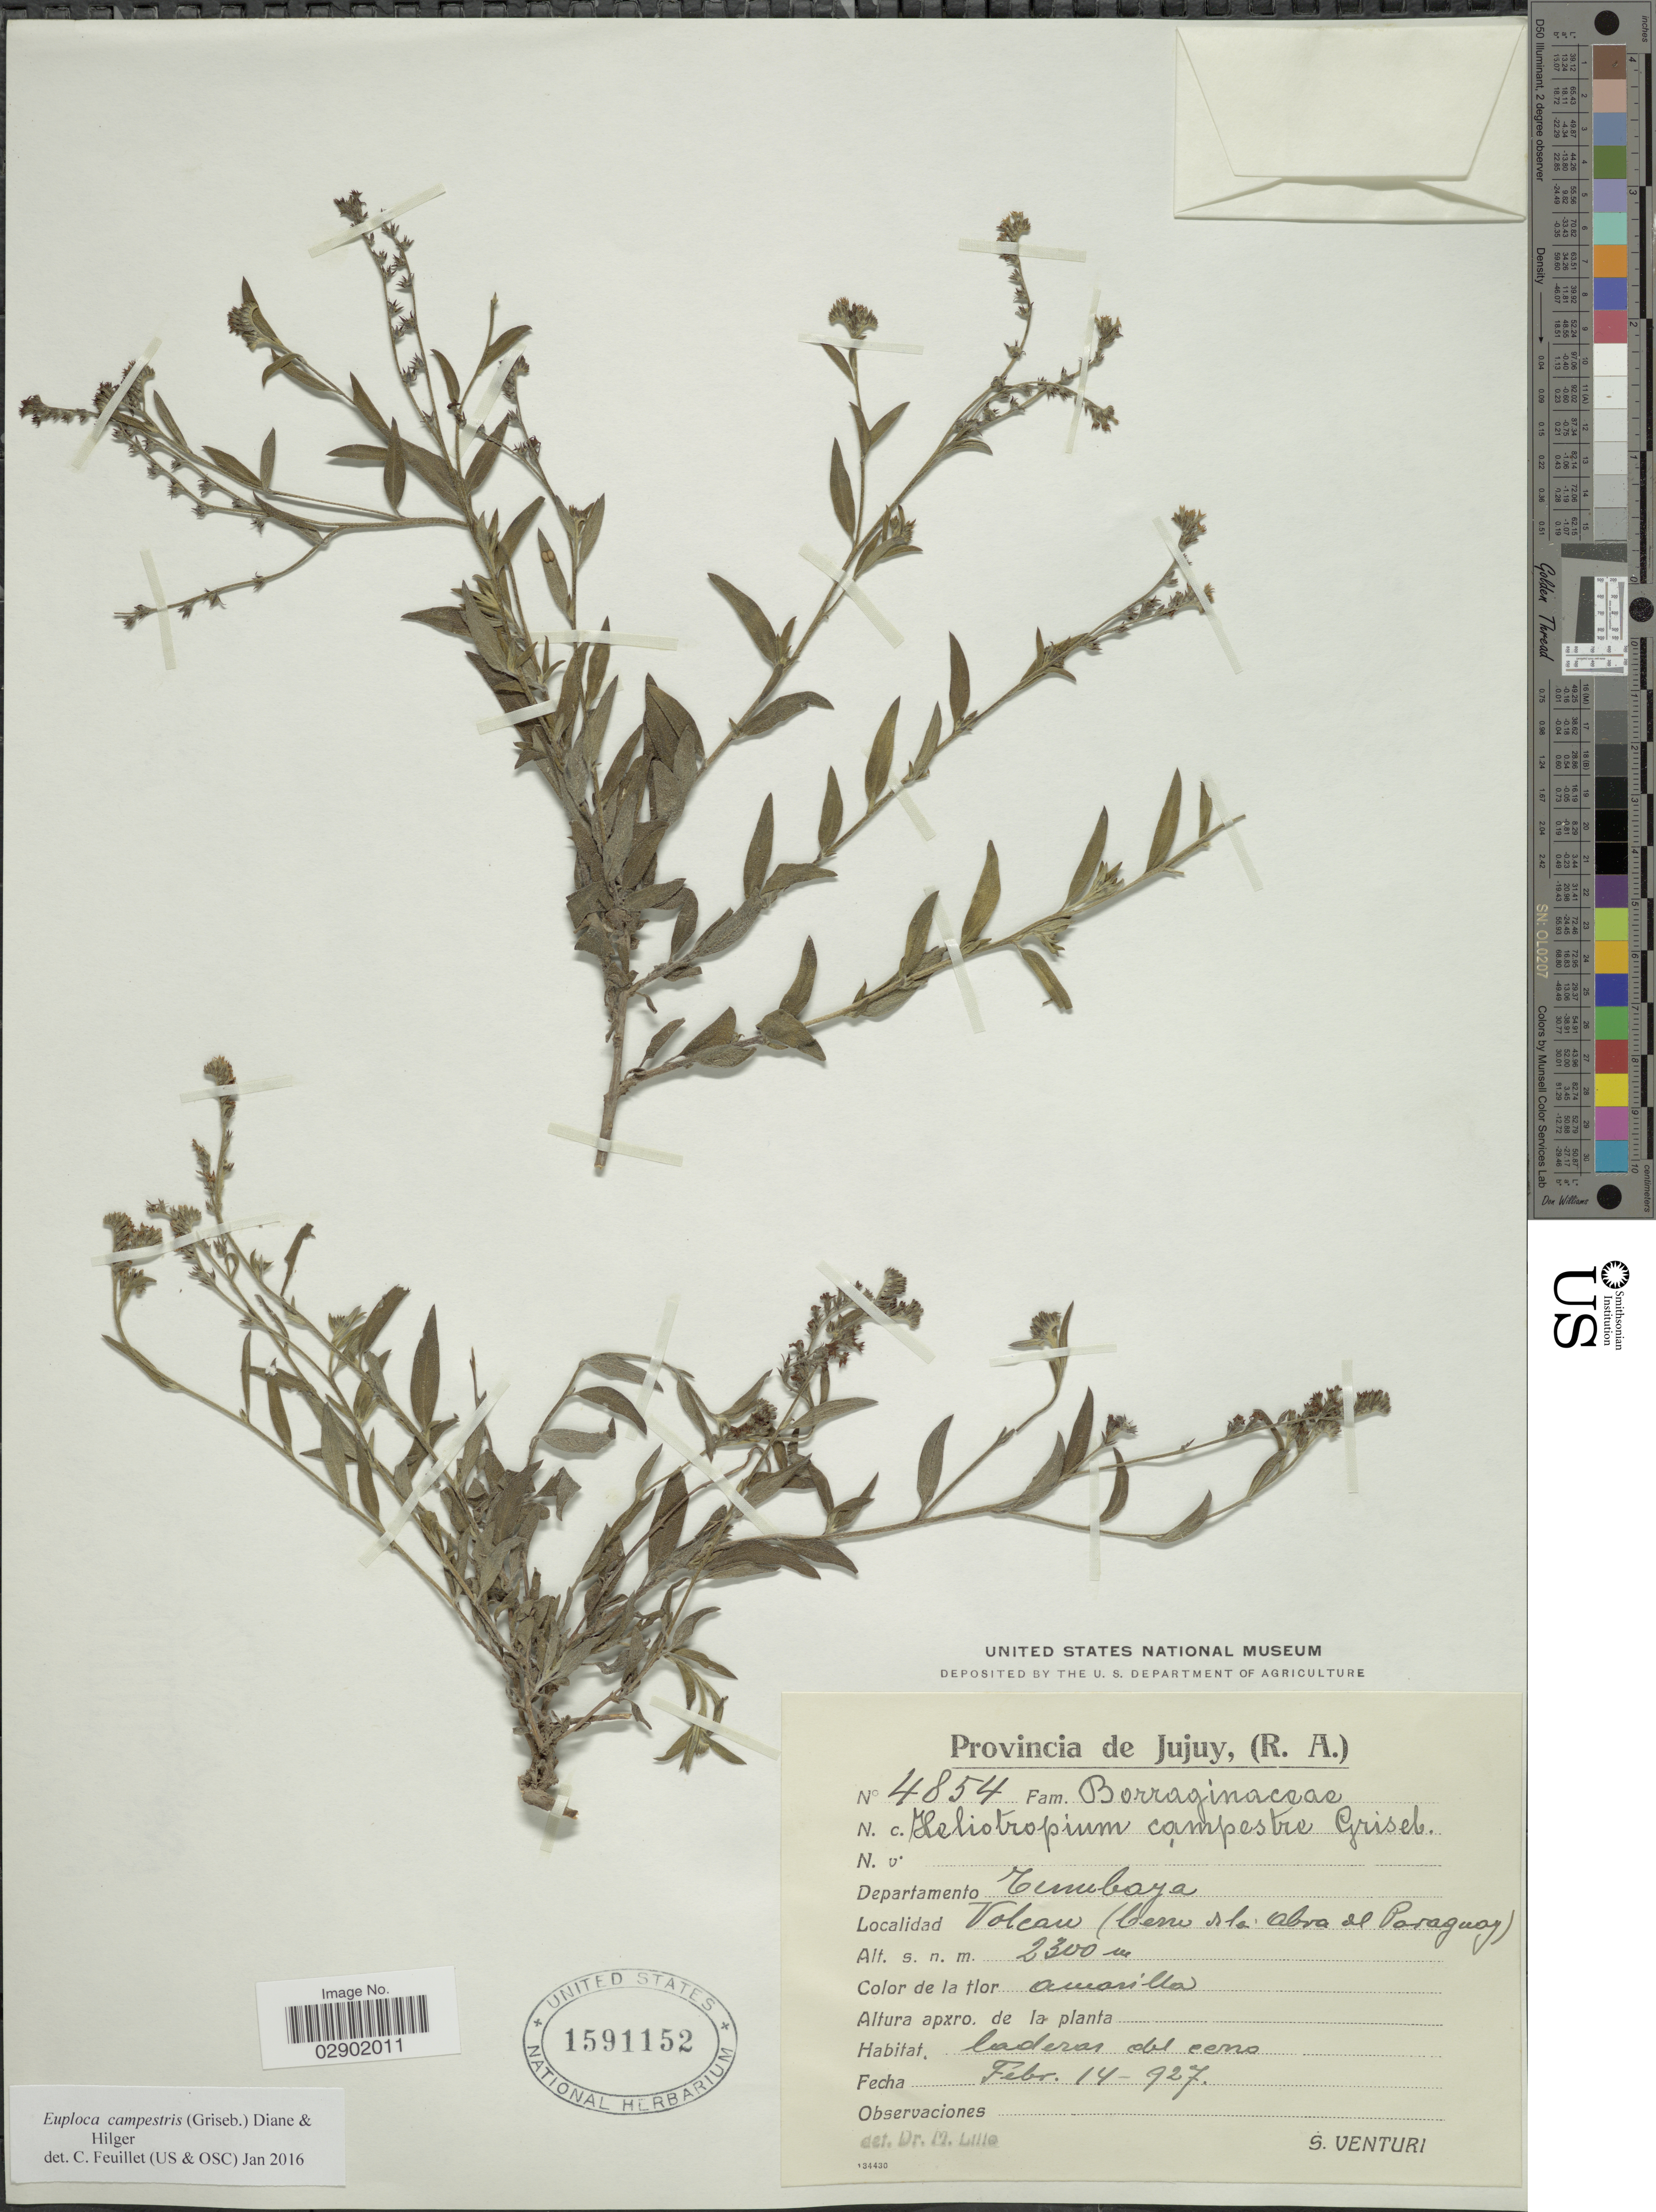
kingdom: Plantae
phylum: Tracheophyta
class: Magnoliopsida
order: Boraginales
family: Heliotropiaceae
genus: Euploca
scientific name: Euploca campestris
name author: (Griseb.) Diane & Hilger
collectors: S. Venturi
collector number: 4854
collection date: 1927-02-14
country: Argentina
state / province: Jujuy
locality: (R.A.). Departamento Tumbaya. Volcan (Cerro de la Abra del Paraguay).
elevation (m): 2300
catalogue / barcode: US 1591152